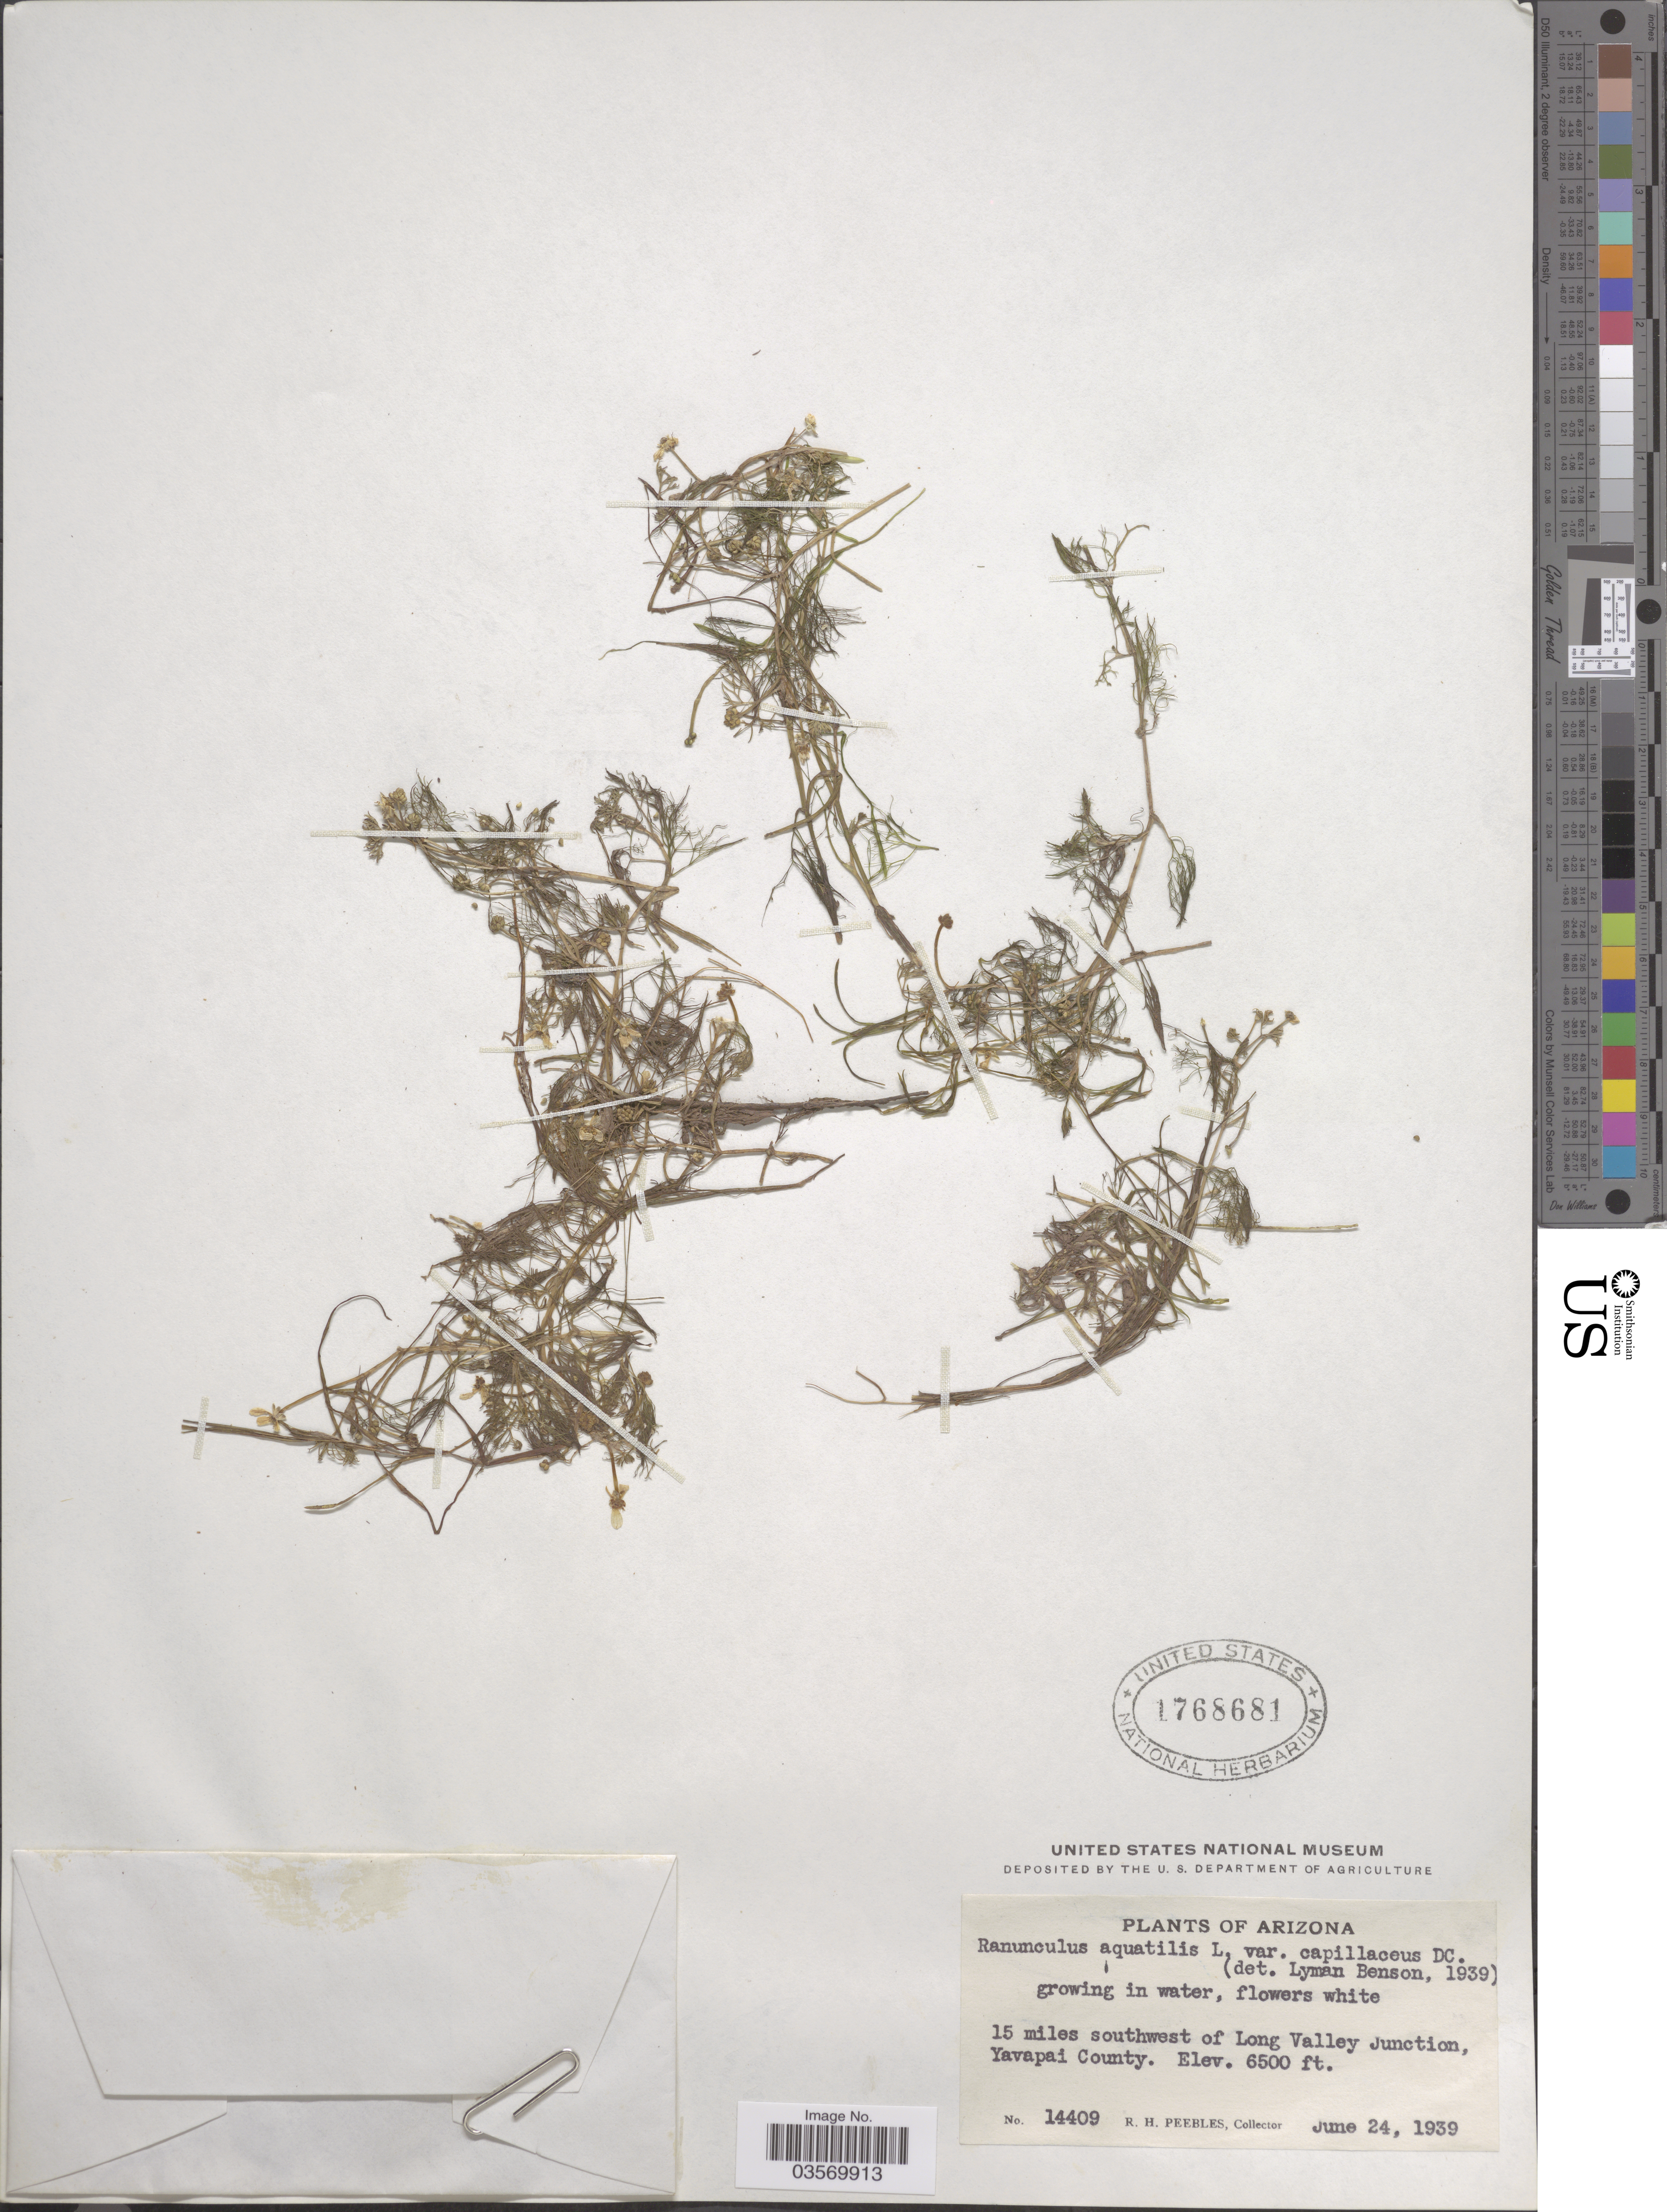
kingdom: Plantae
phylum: Tracheophyta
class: Magnoliopsida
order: Ranunculales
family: Ranunculaceae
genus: Ranunculus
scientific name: Ranunculus trichophyllus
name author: Chaix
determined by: Strong, Mark T., (BOT), Smithsonian Institution - National Museum of Natural History (UNITED STATES)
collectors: R. H. Peebles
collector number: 14409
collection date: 1939-06-24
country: United States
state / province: Arizona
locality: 15 miles southwest of Long Valley Junction, Yavapai County.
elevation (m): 1981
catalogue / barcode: US 1768681